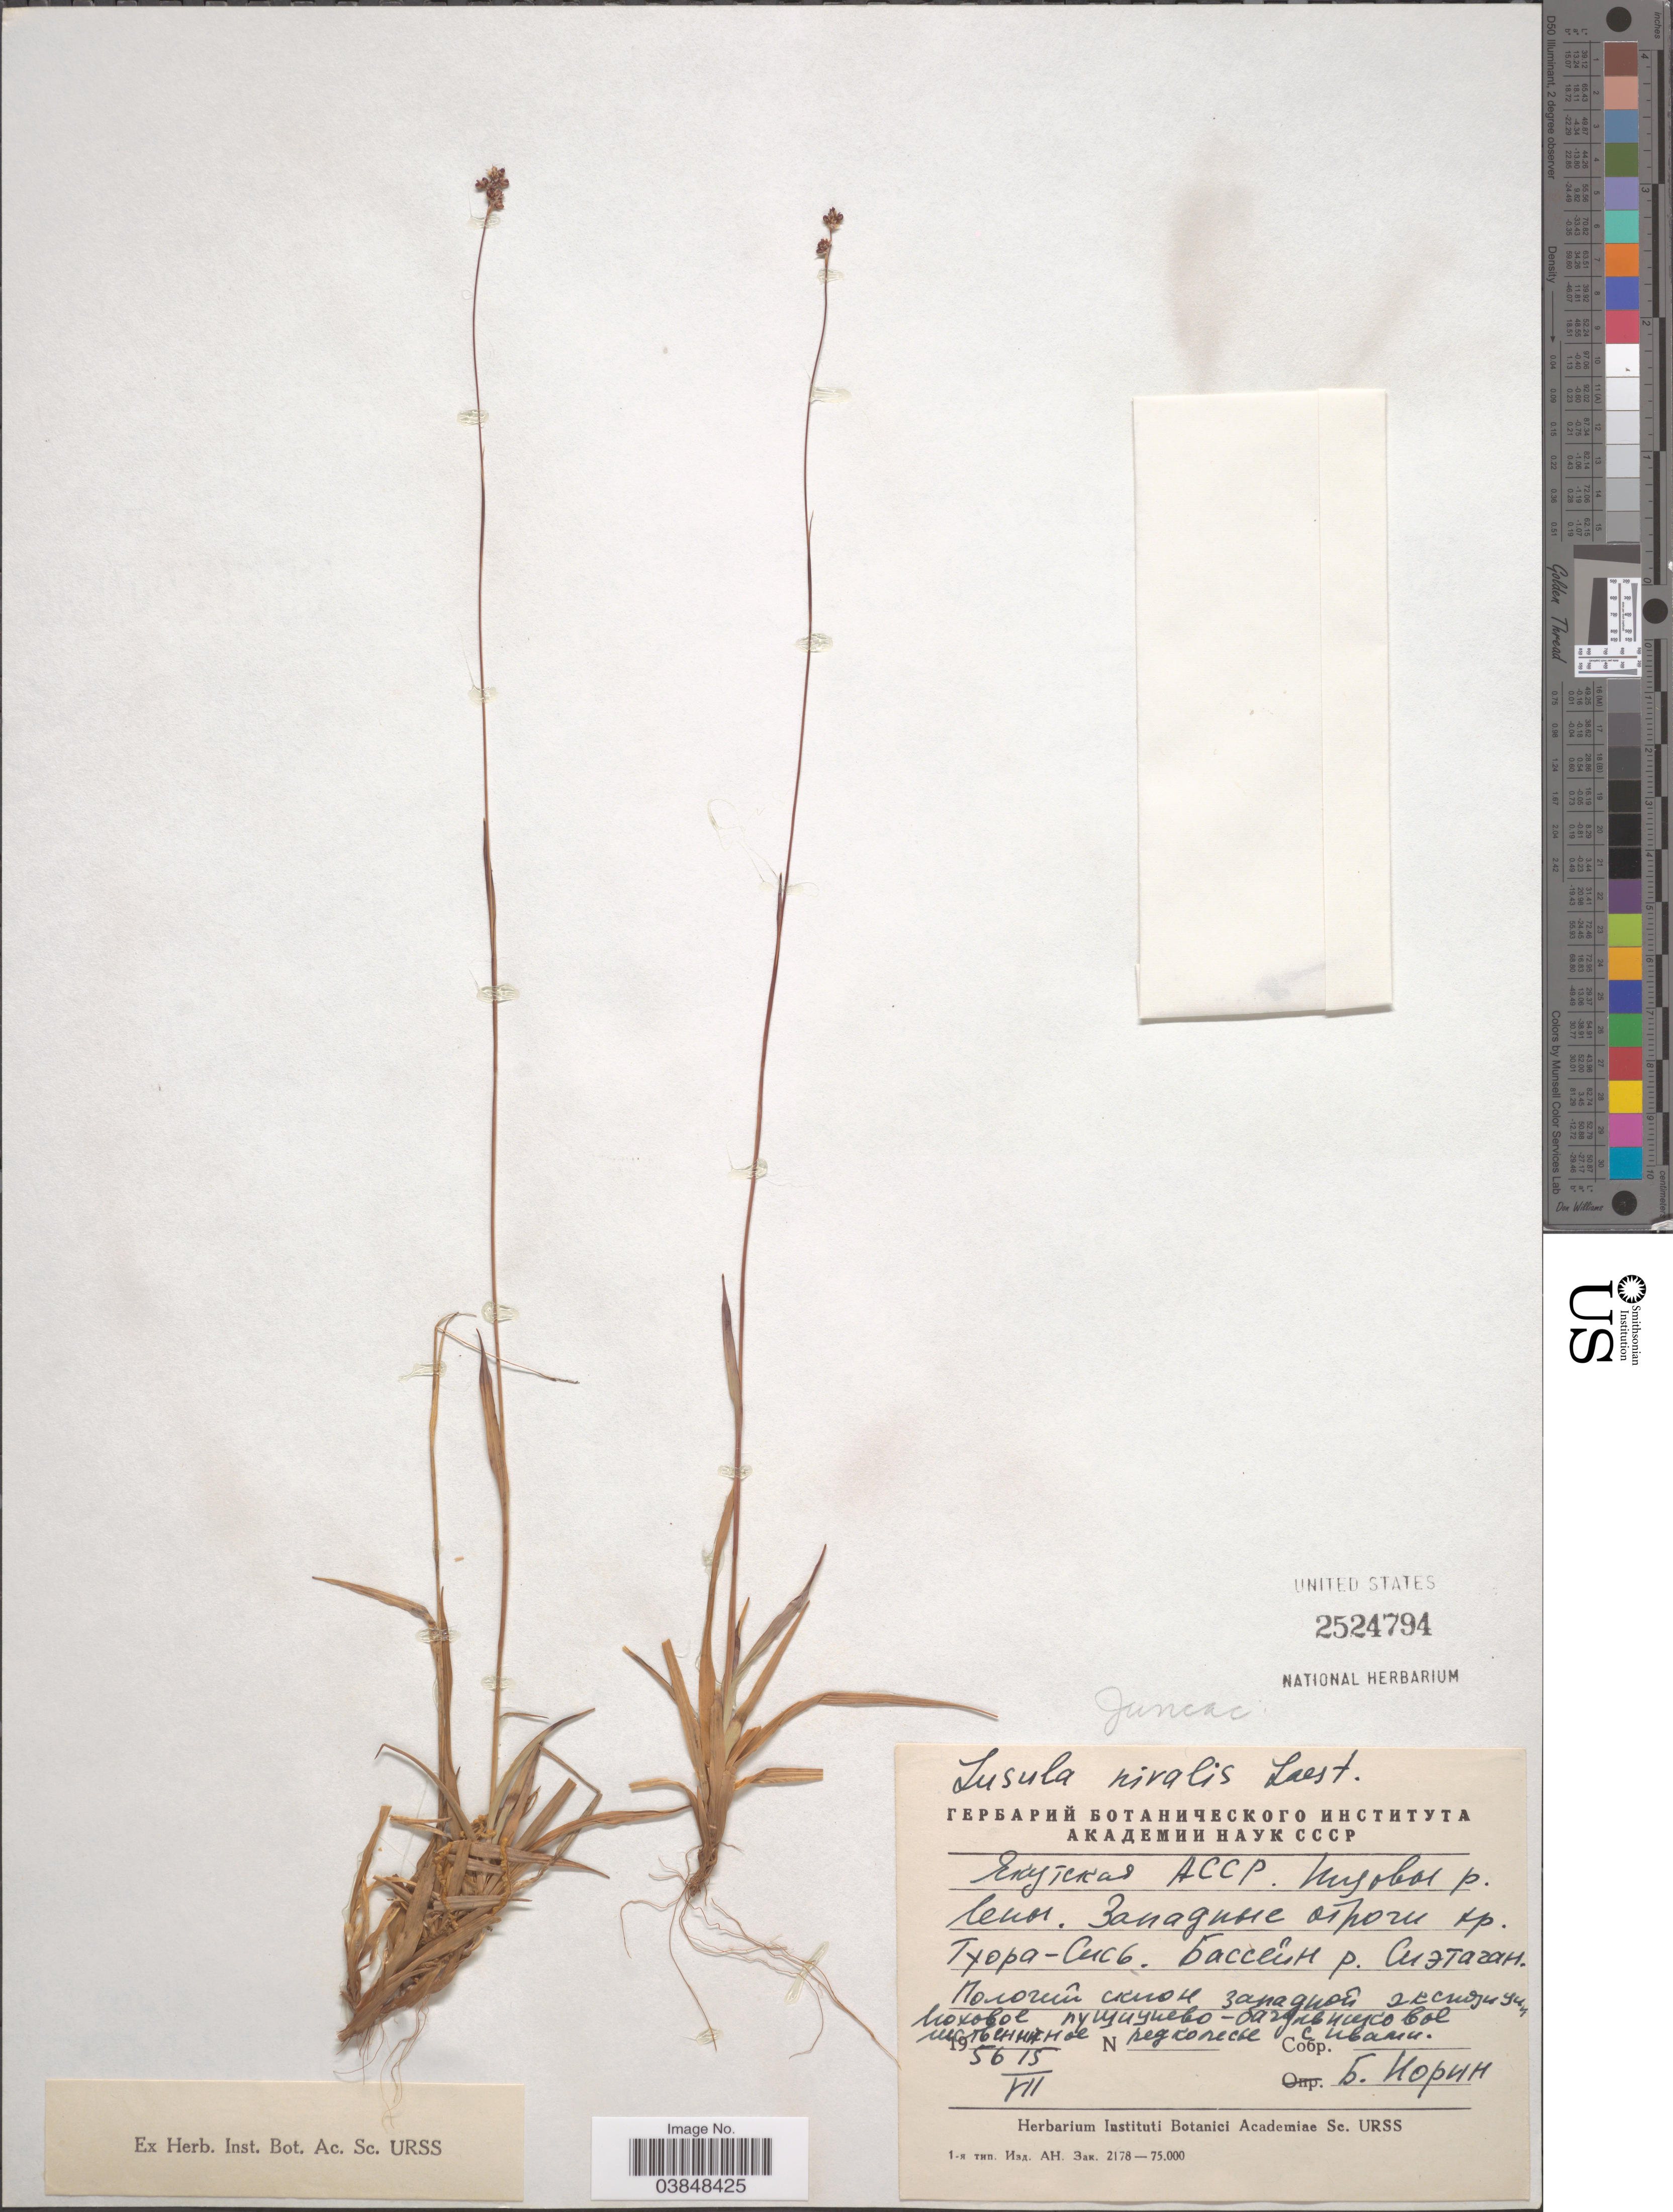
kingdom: Plantae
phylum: Tracheophyta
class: Liliopsida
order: Poales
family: Juncaceae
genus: Luzula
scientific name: Luzula nivalis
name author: (Laest.) Spreng.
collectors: X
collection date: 1956-07-15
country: Russian Federation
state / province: Sakha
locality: downstream of river Lena, western slopes of Mts Tuora-Sis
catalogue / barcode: US 2524794